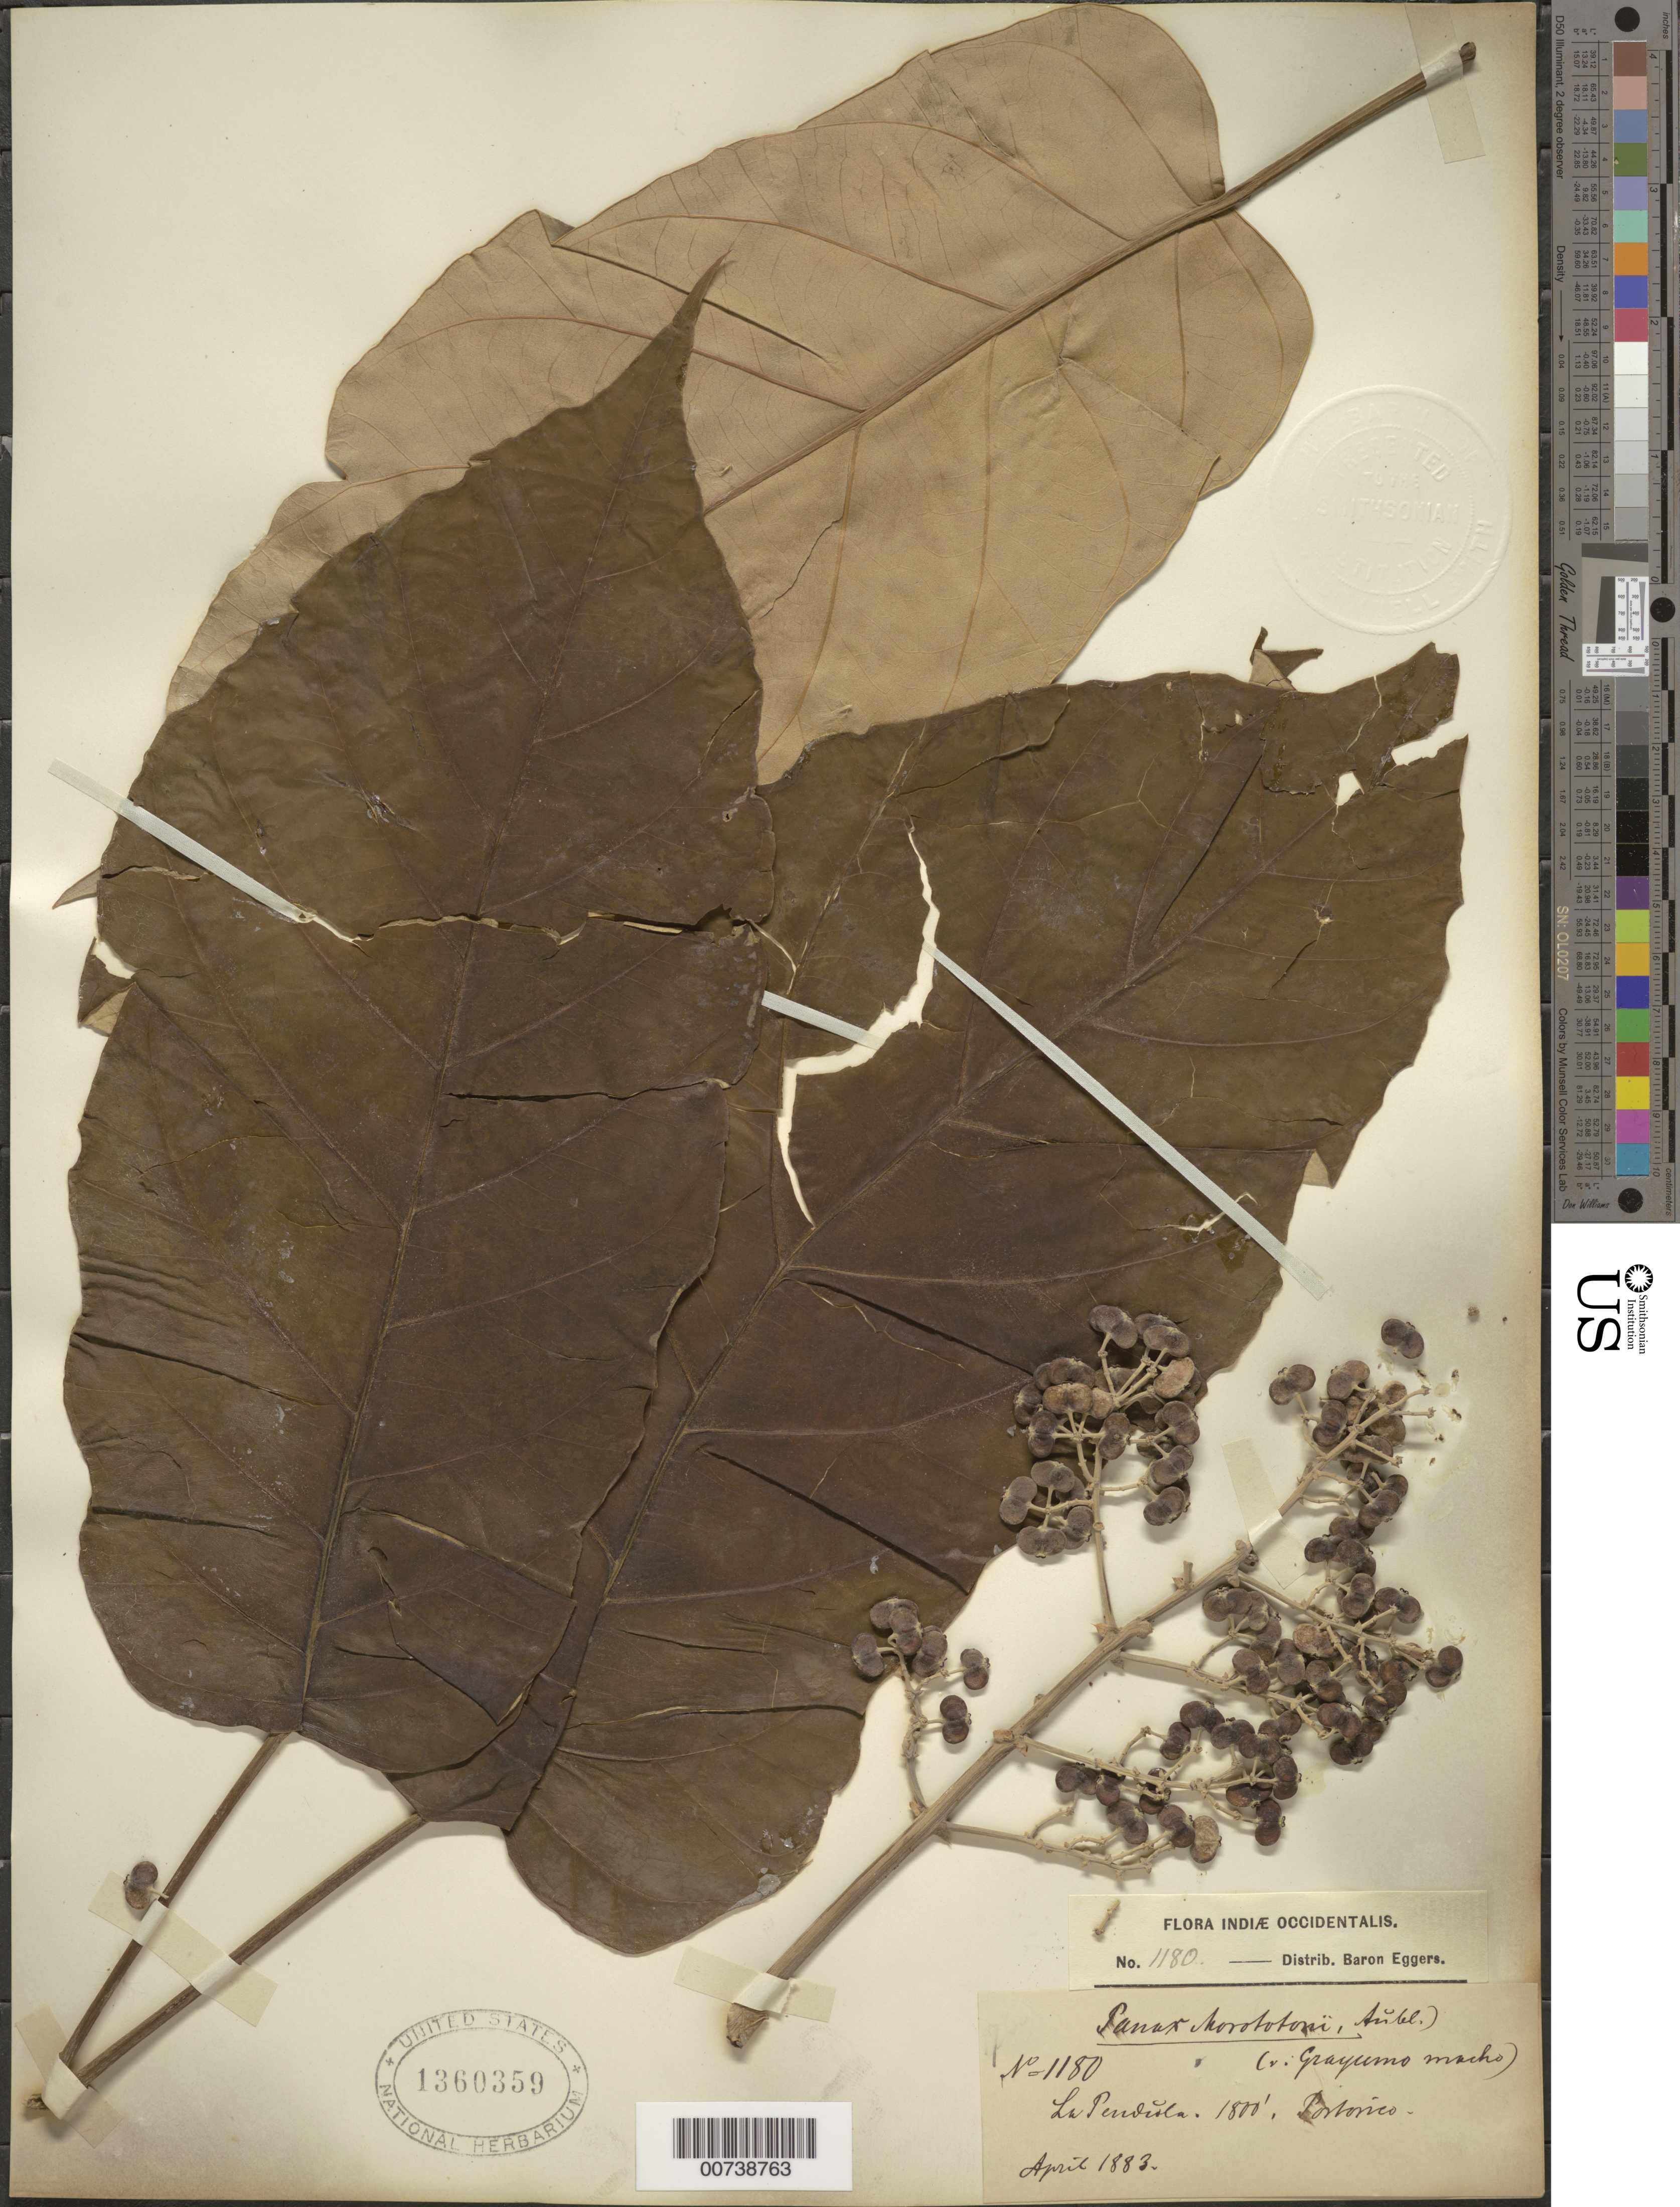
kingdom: Plantae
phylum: Tracheophyta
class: Magnoliopsida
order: Apiales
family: Araliaceae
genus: Schefflera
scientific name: Schefflera morototoni (Aubl.) Maguire, Steyerm. & Frodin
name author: (Aubl.) Maguire et al.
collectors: H. F. A. von Eggers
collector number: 1180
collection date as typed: Apr 1883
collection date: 1883-04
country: Puerto Rico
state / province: Lajas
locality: La Pendista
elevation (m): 549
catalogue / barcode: US 1360359